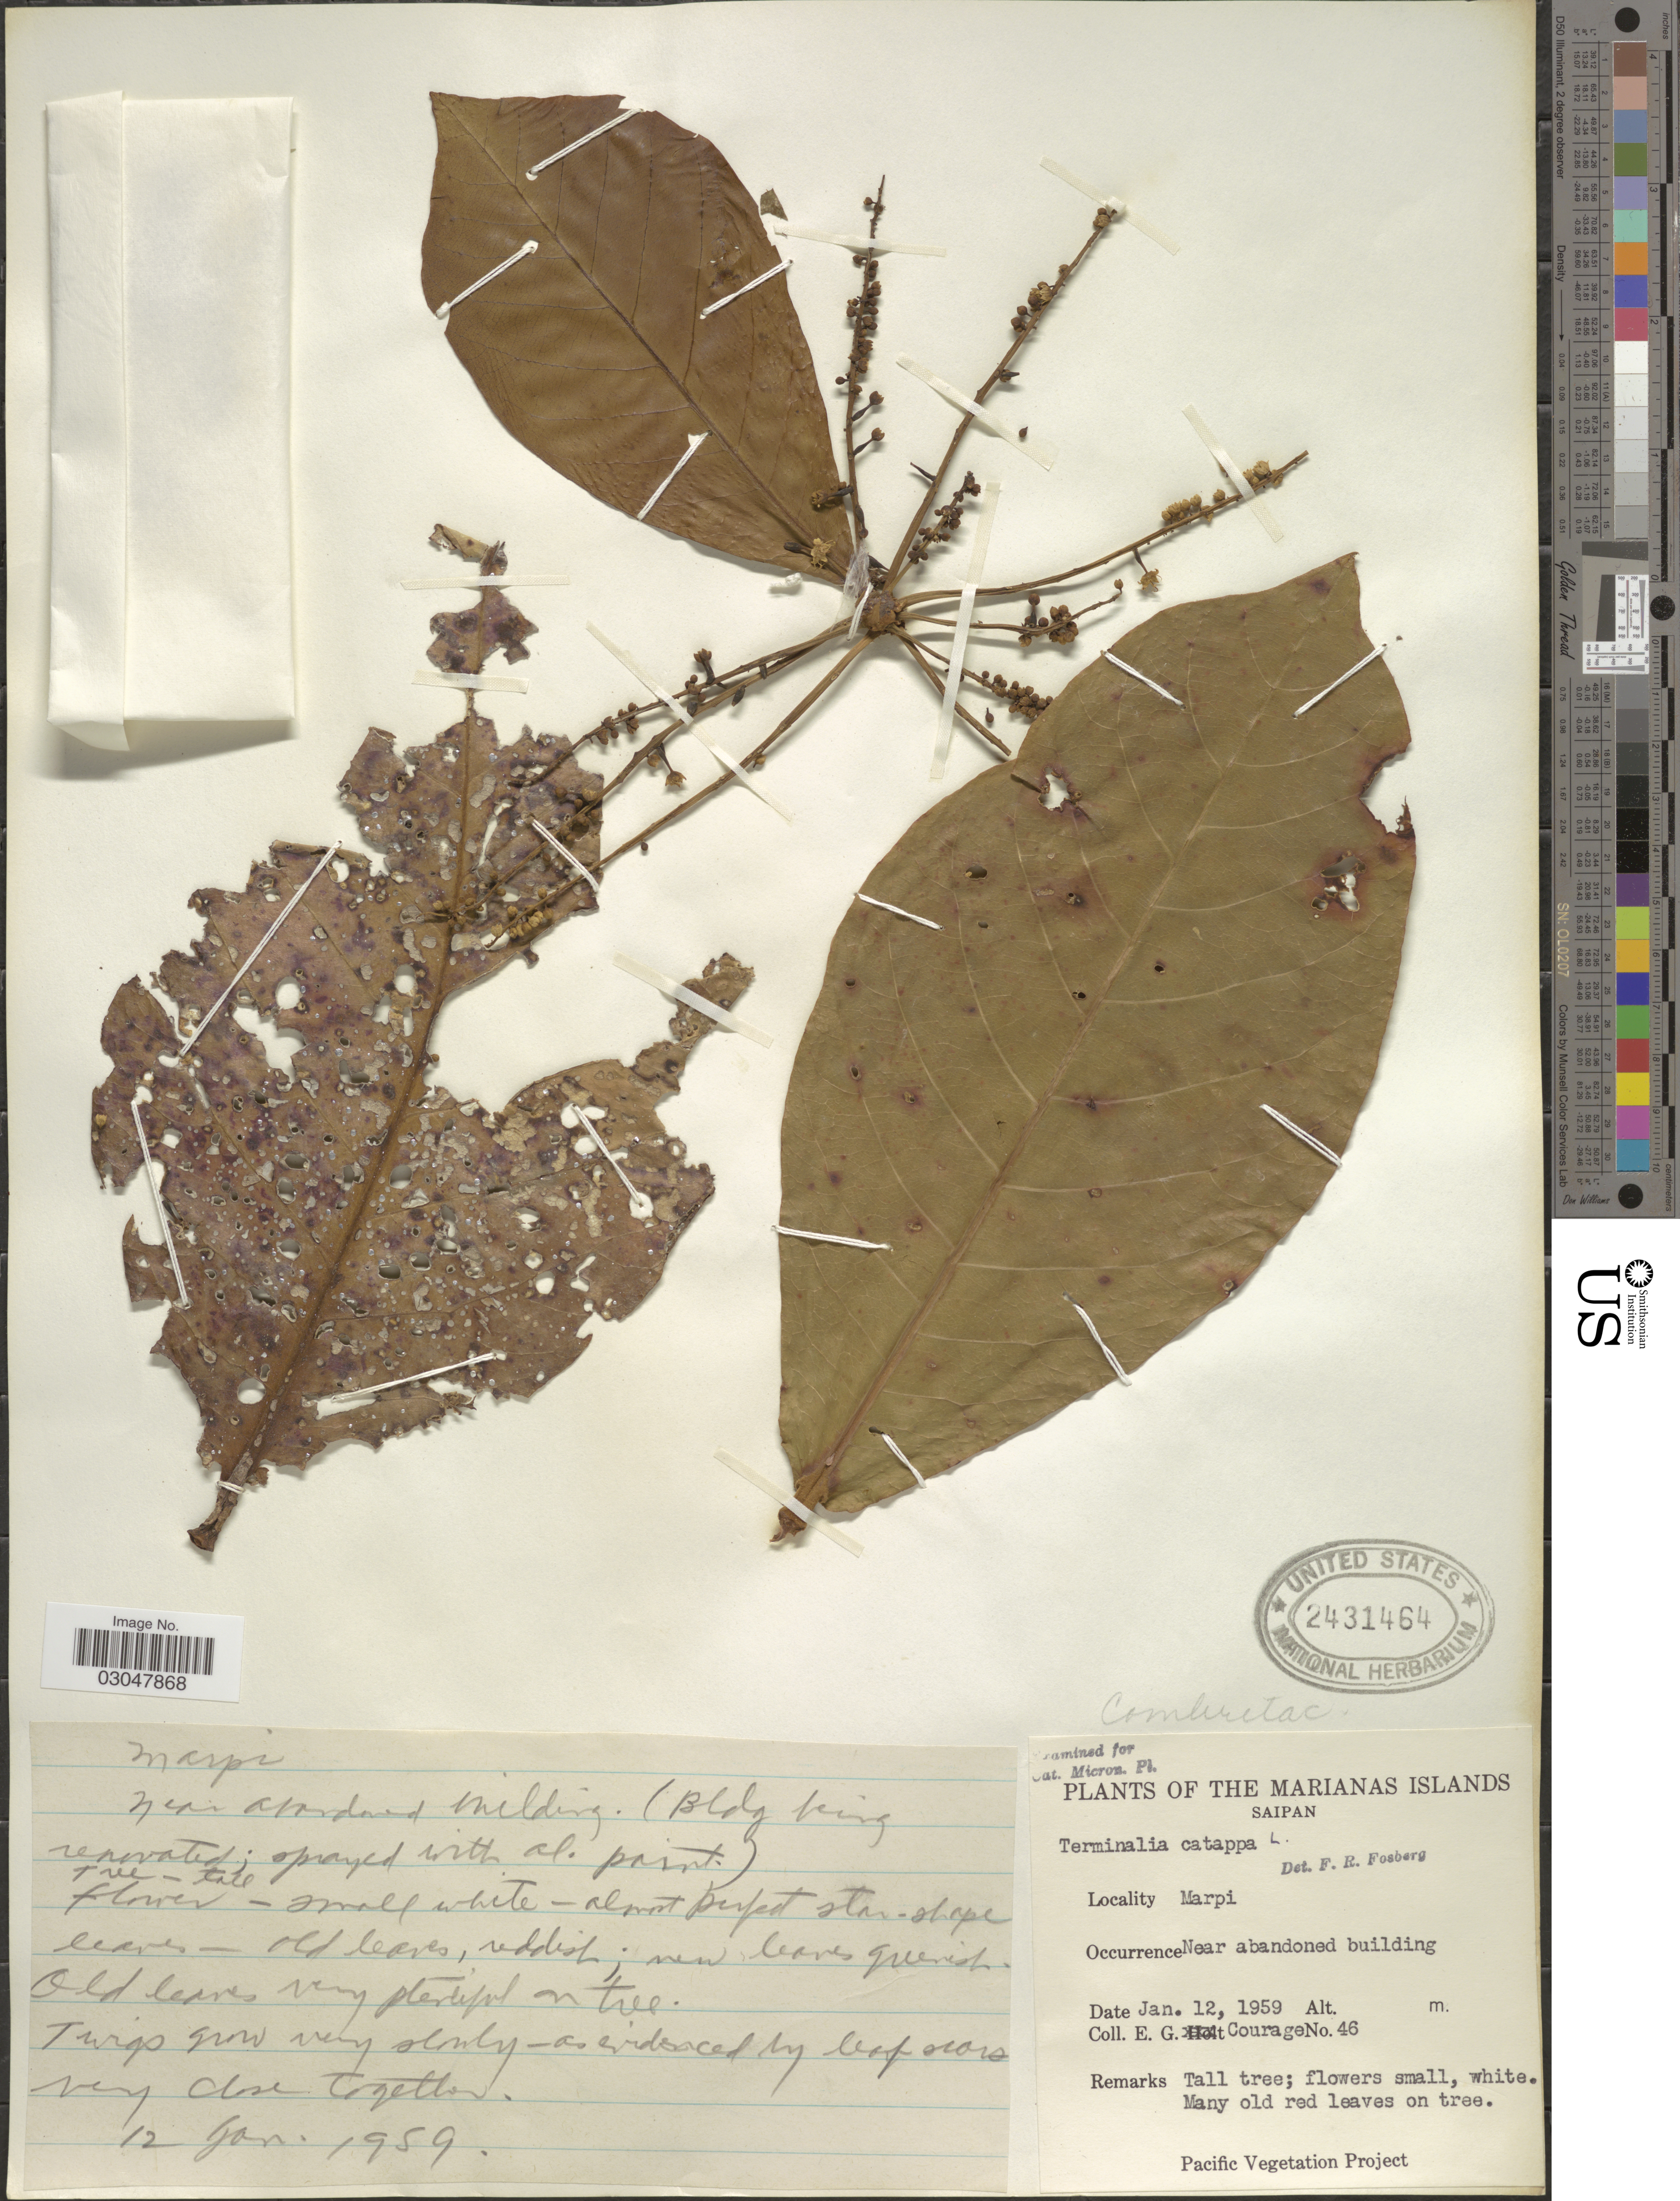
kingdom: Plantae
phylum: Tracheophyta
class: Magnoliopsida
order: Myrtales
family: Combretaceae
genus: Terminalia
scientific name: Terminalia catappa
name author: L.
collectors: E. Courage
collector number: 46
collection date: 1959-01-12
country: Northern Mariana Islands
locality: Marianas Islands. Saipan. Marpi. Near abandoned building.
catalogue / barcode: US 2431464